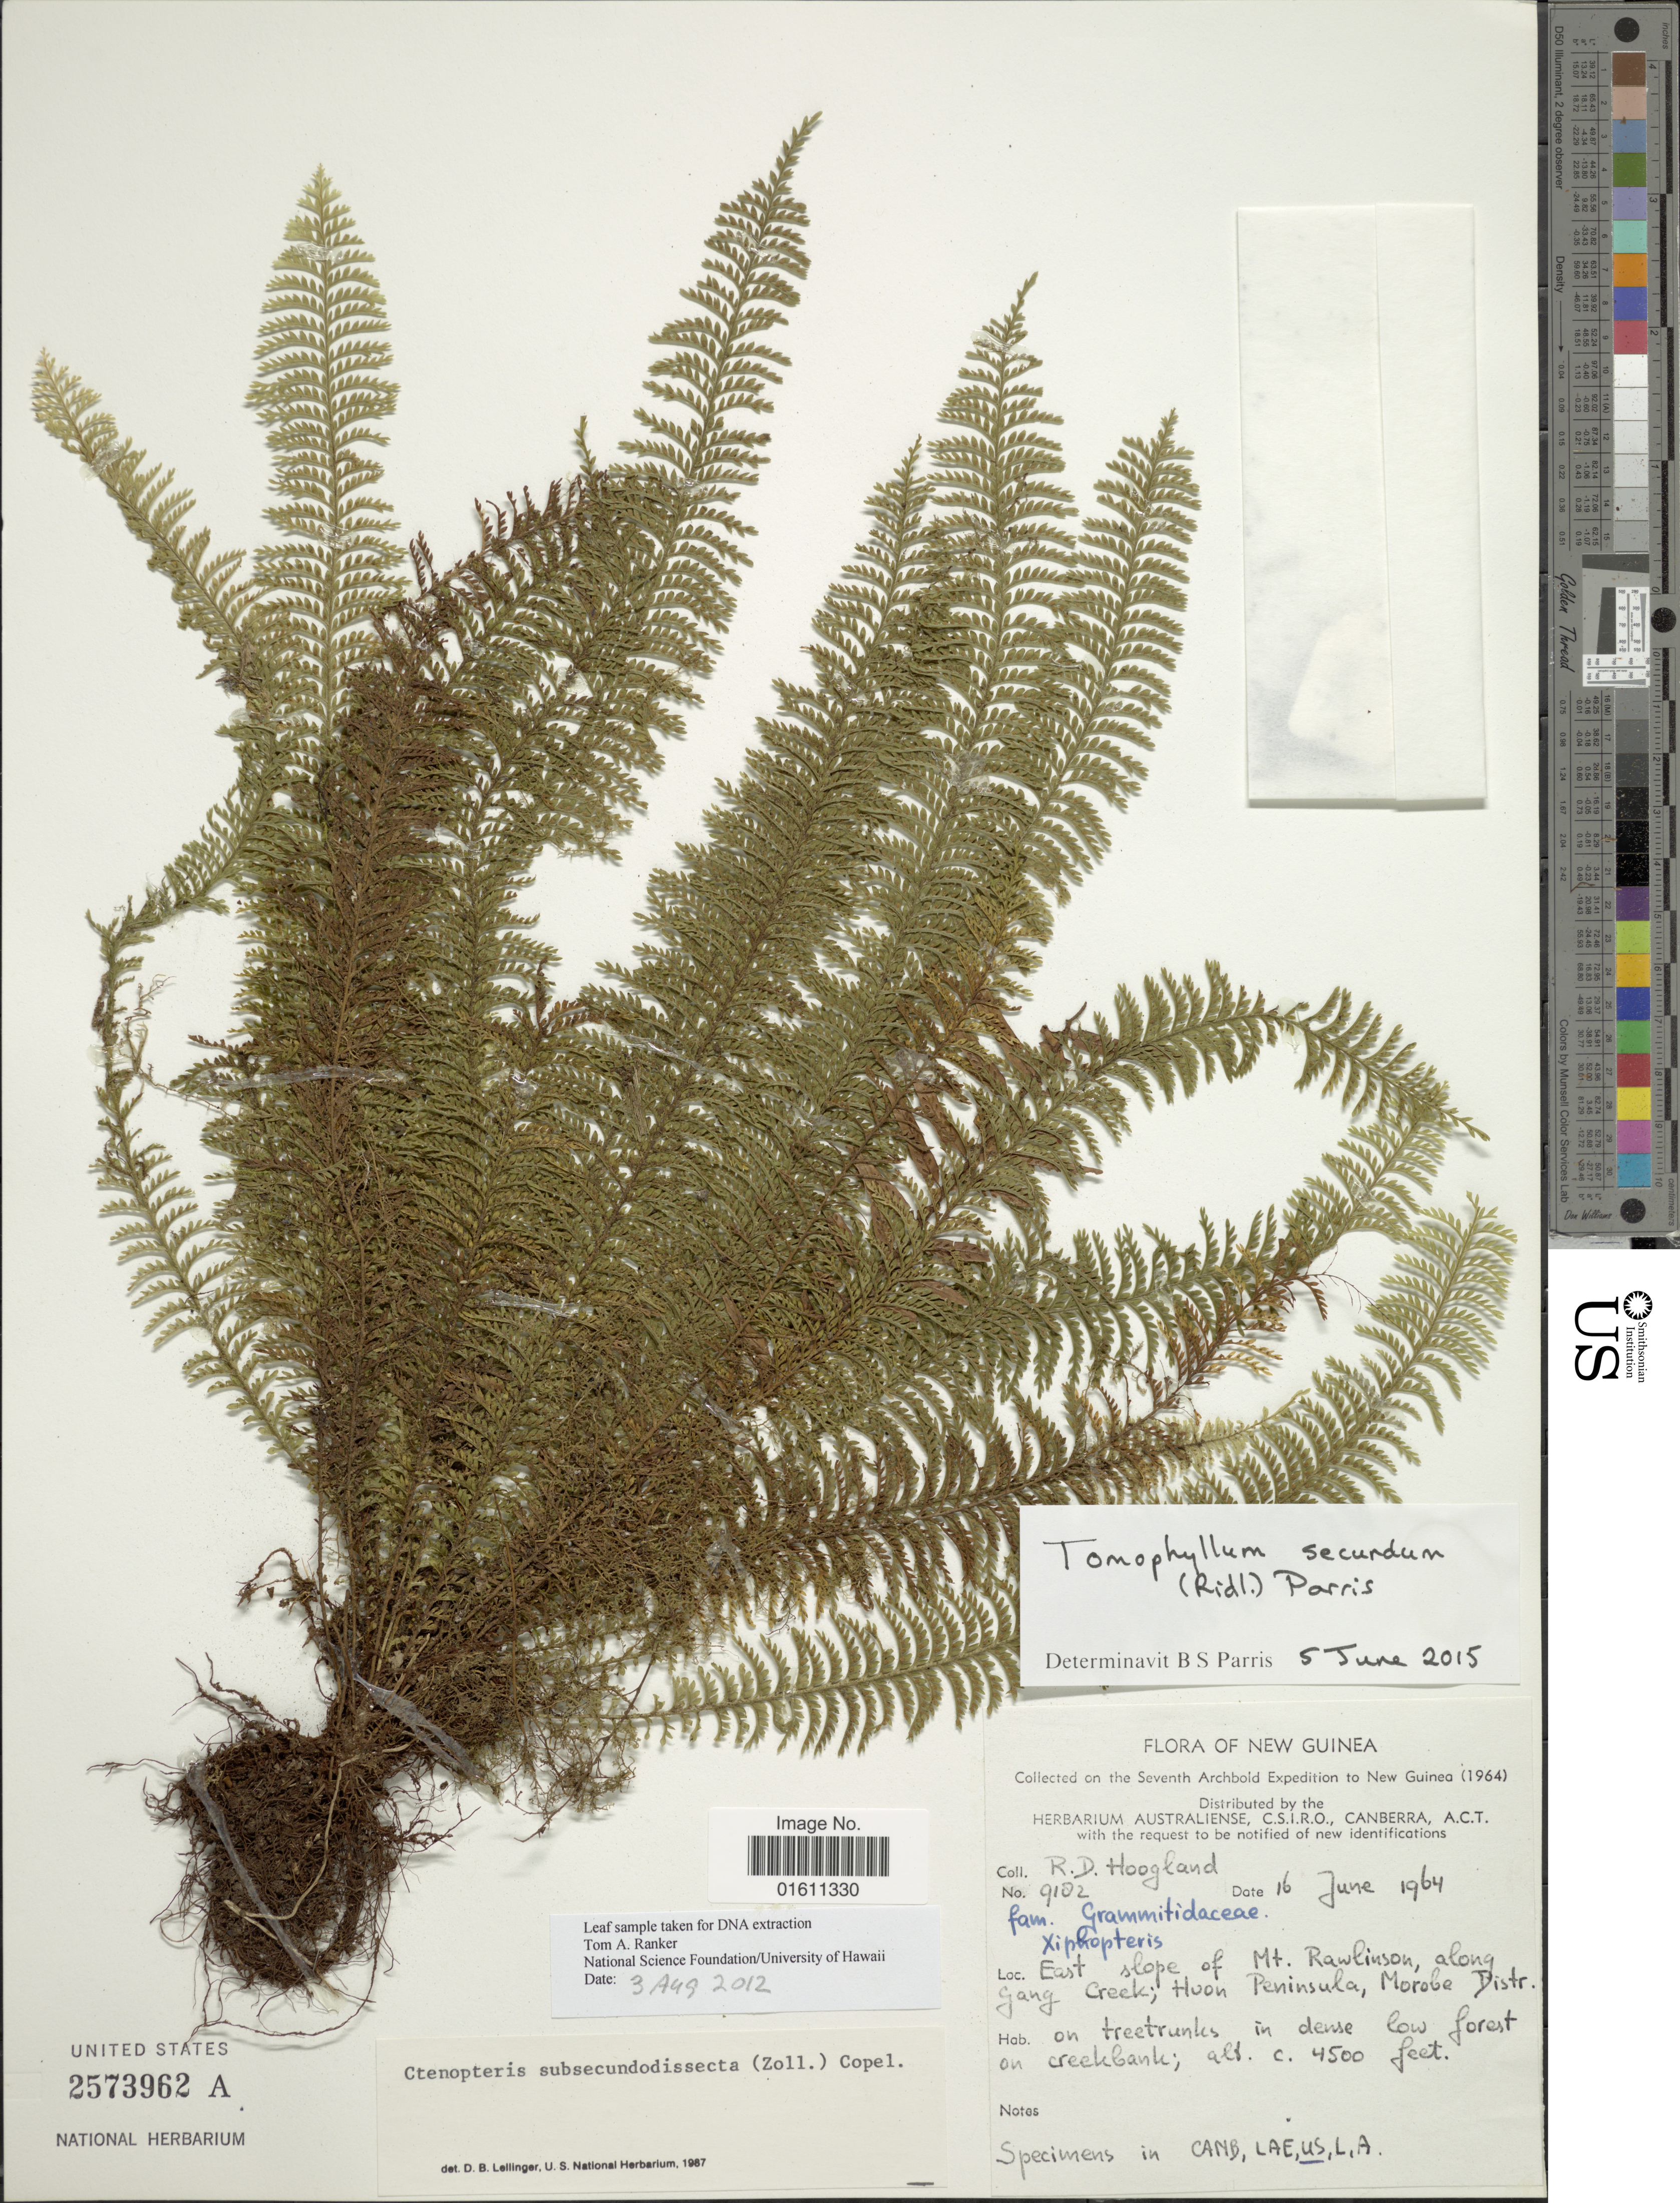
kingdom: Plantae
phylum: Tracheophyta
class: Polypodiopsida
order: Polypodiales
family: Polypodiaceae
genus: Tomophyllum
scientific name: Tomophyllum secundum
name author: (Ridl.) Parris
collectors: R. D. Hoogland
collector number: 9182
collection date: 1964-06-16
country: Papua New Guinea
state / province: Morobe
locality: New Guinea, east slope of Mt. Rawlison, along gang Creek; Huon Peninsula, Morobe District.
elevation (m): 1372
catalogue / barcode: US 2573962A